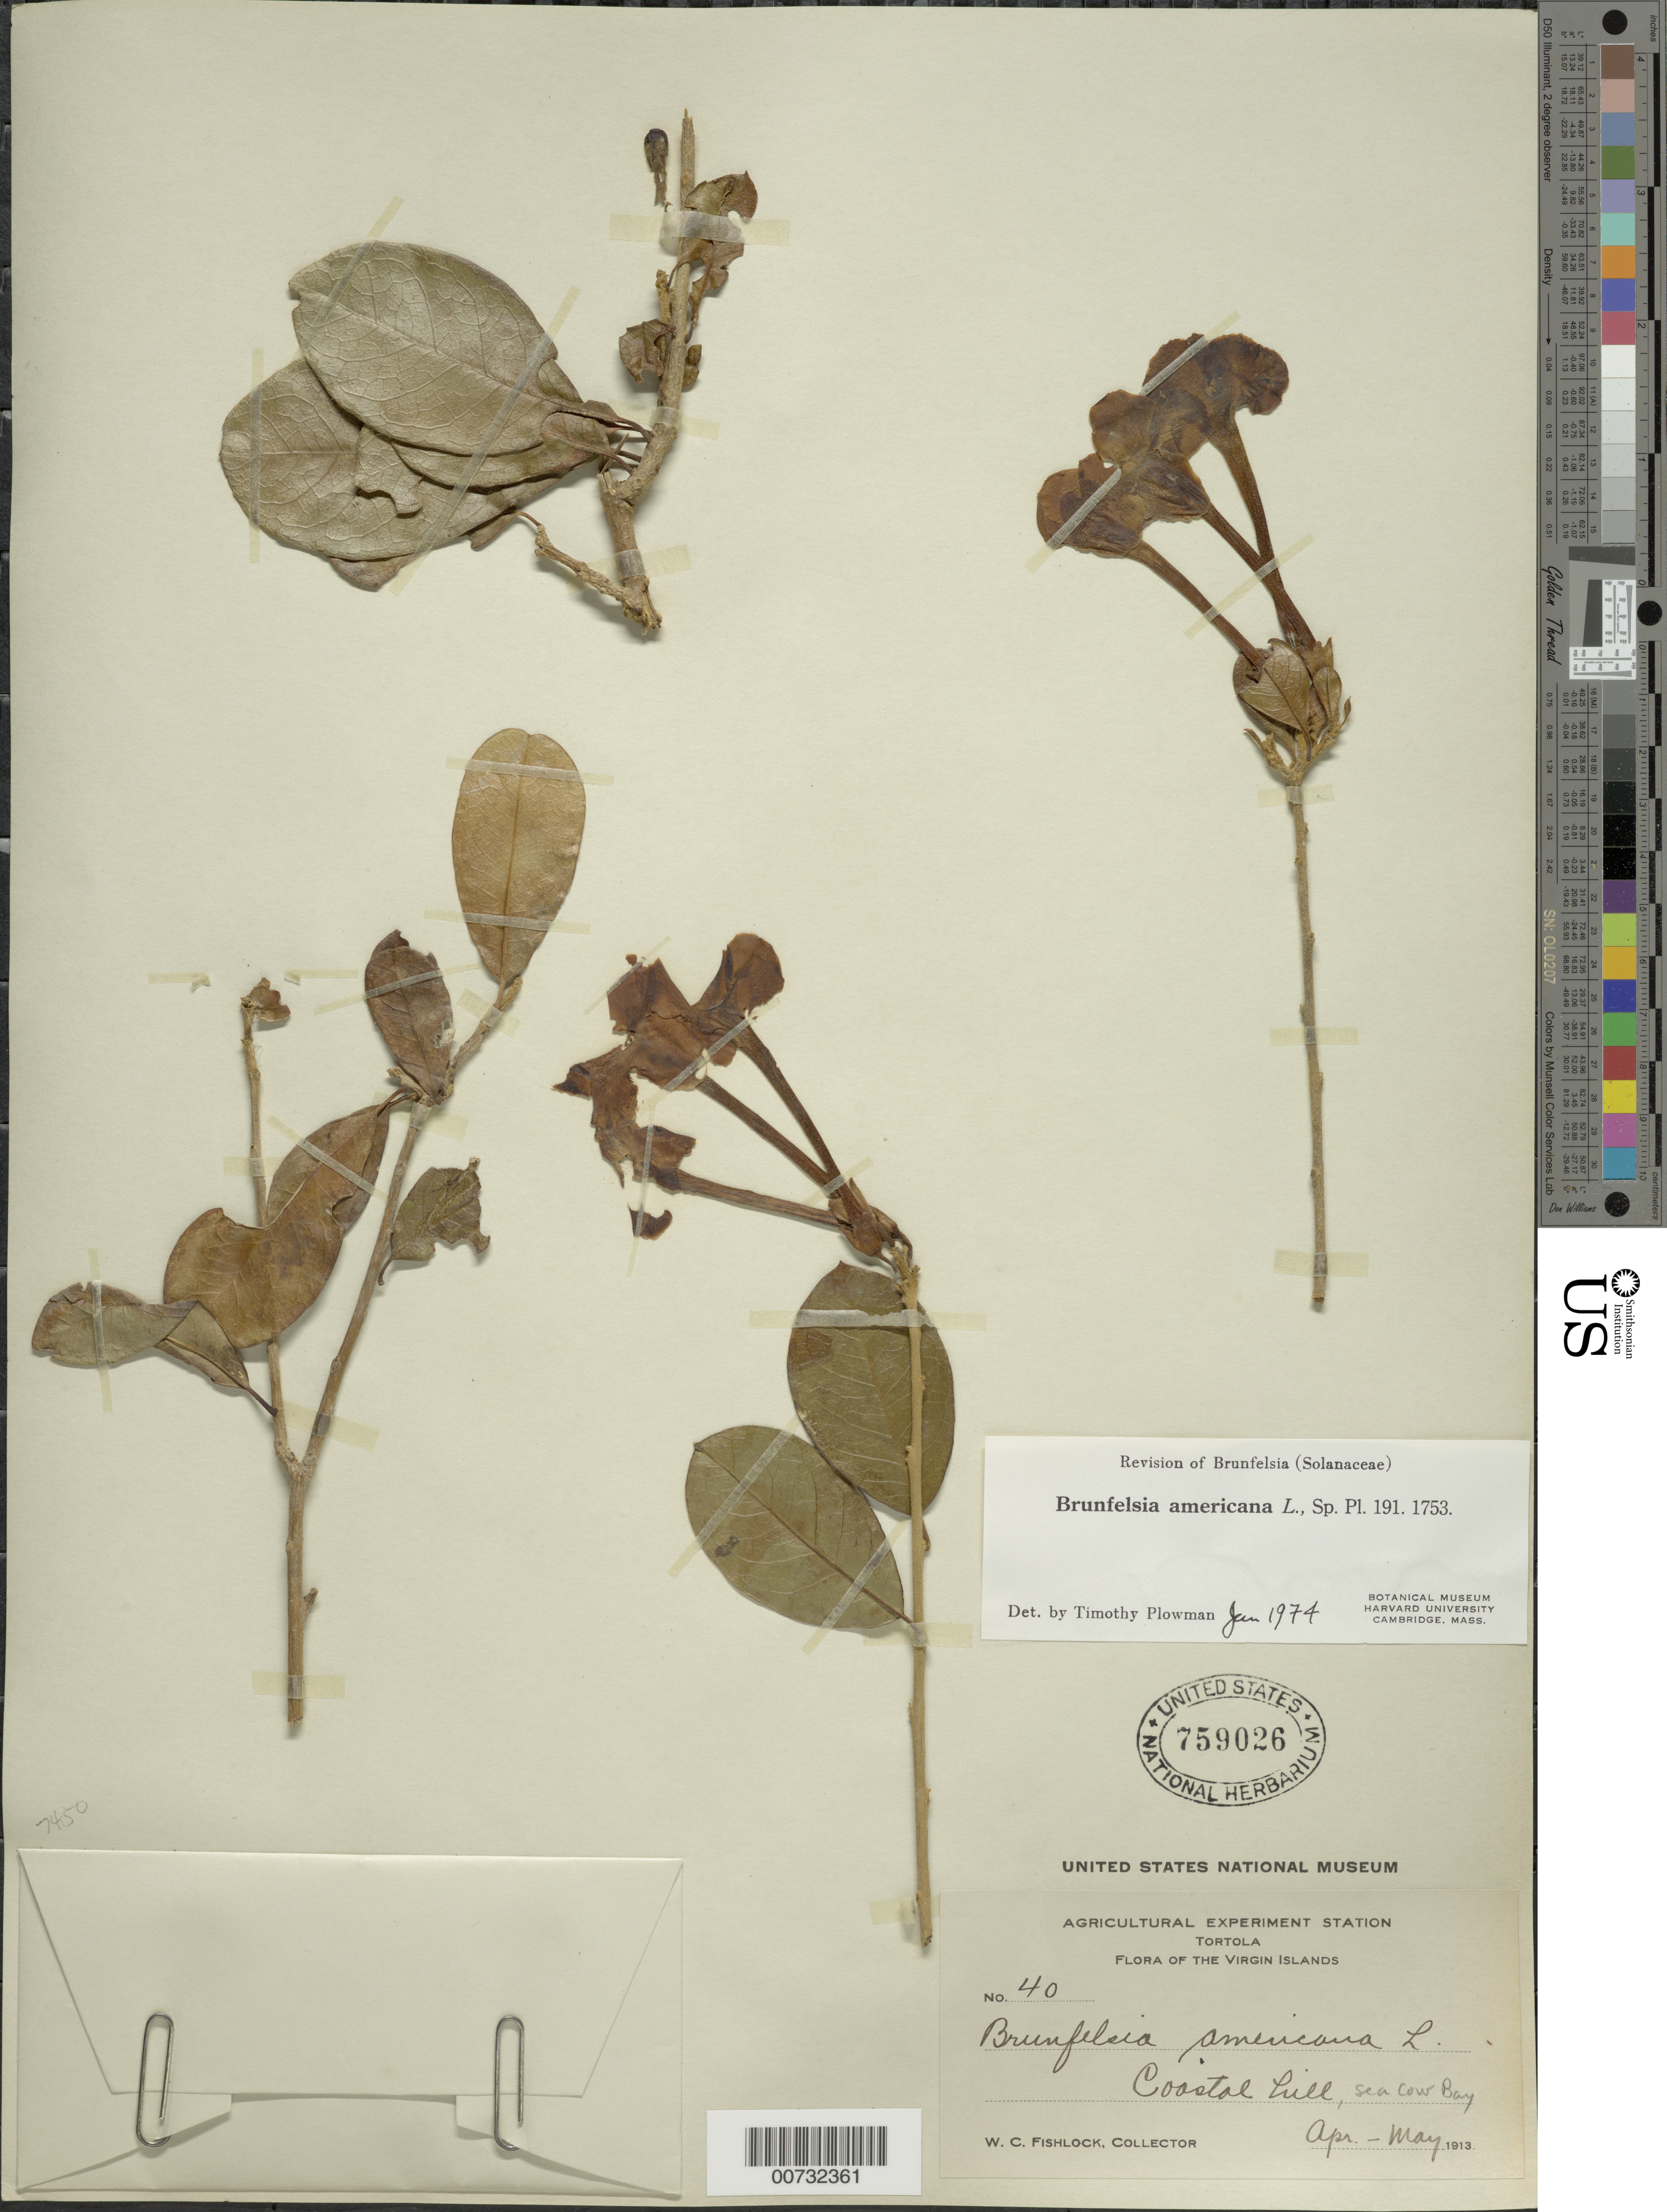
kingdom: Plantae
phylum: Tracheophyta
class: Magnoliopsida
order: Solanales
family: Solanaceae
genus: Brunfelsia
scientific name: Brunfelsia americana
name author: L.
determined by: Plowman, Timothy C.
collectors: W. Fishlock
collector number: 40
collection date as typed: Apr 1913 to -- May 1913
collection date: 1913-04/1913-05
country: British Virgin Islands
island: Tortola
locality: Tortola, Sea Cow Bay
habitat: Coastal hill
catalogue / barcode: US 759026